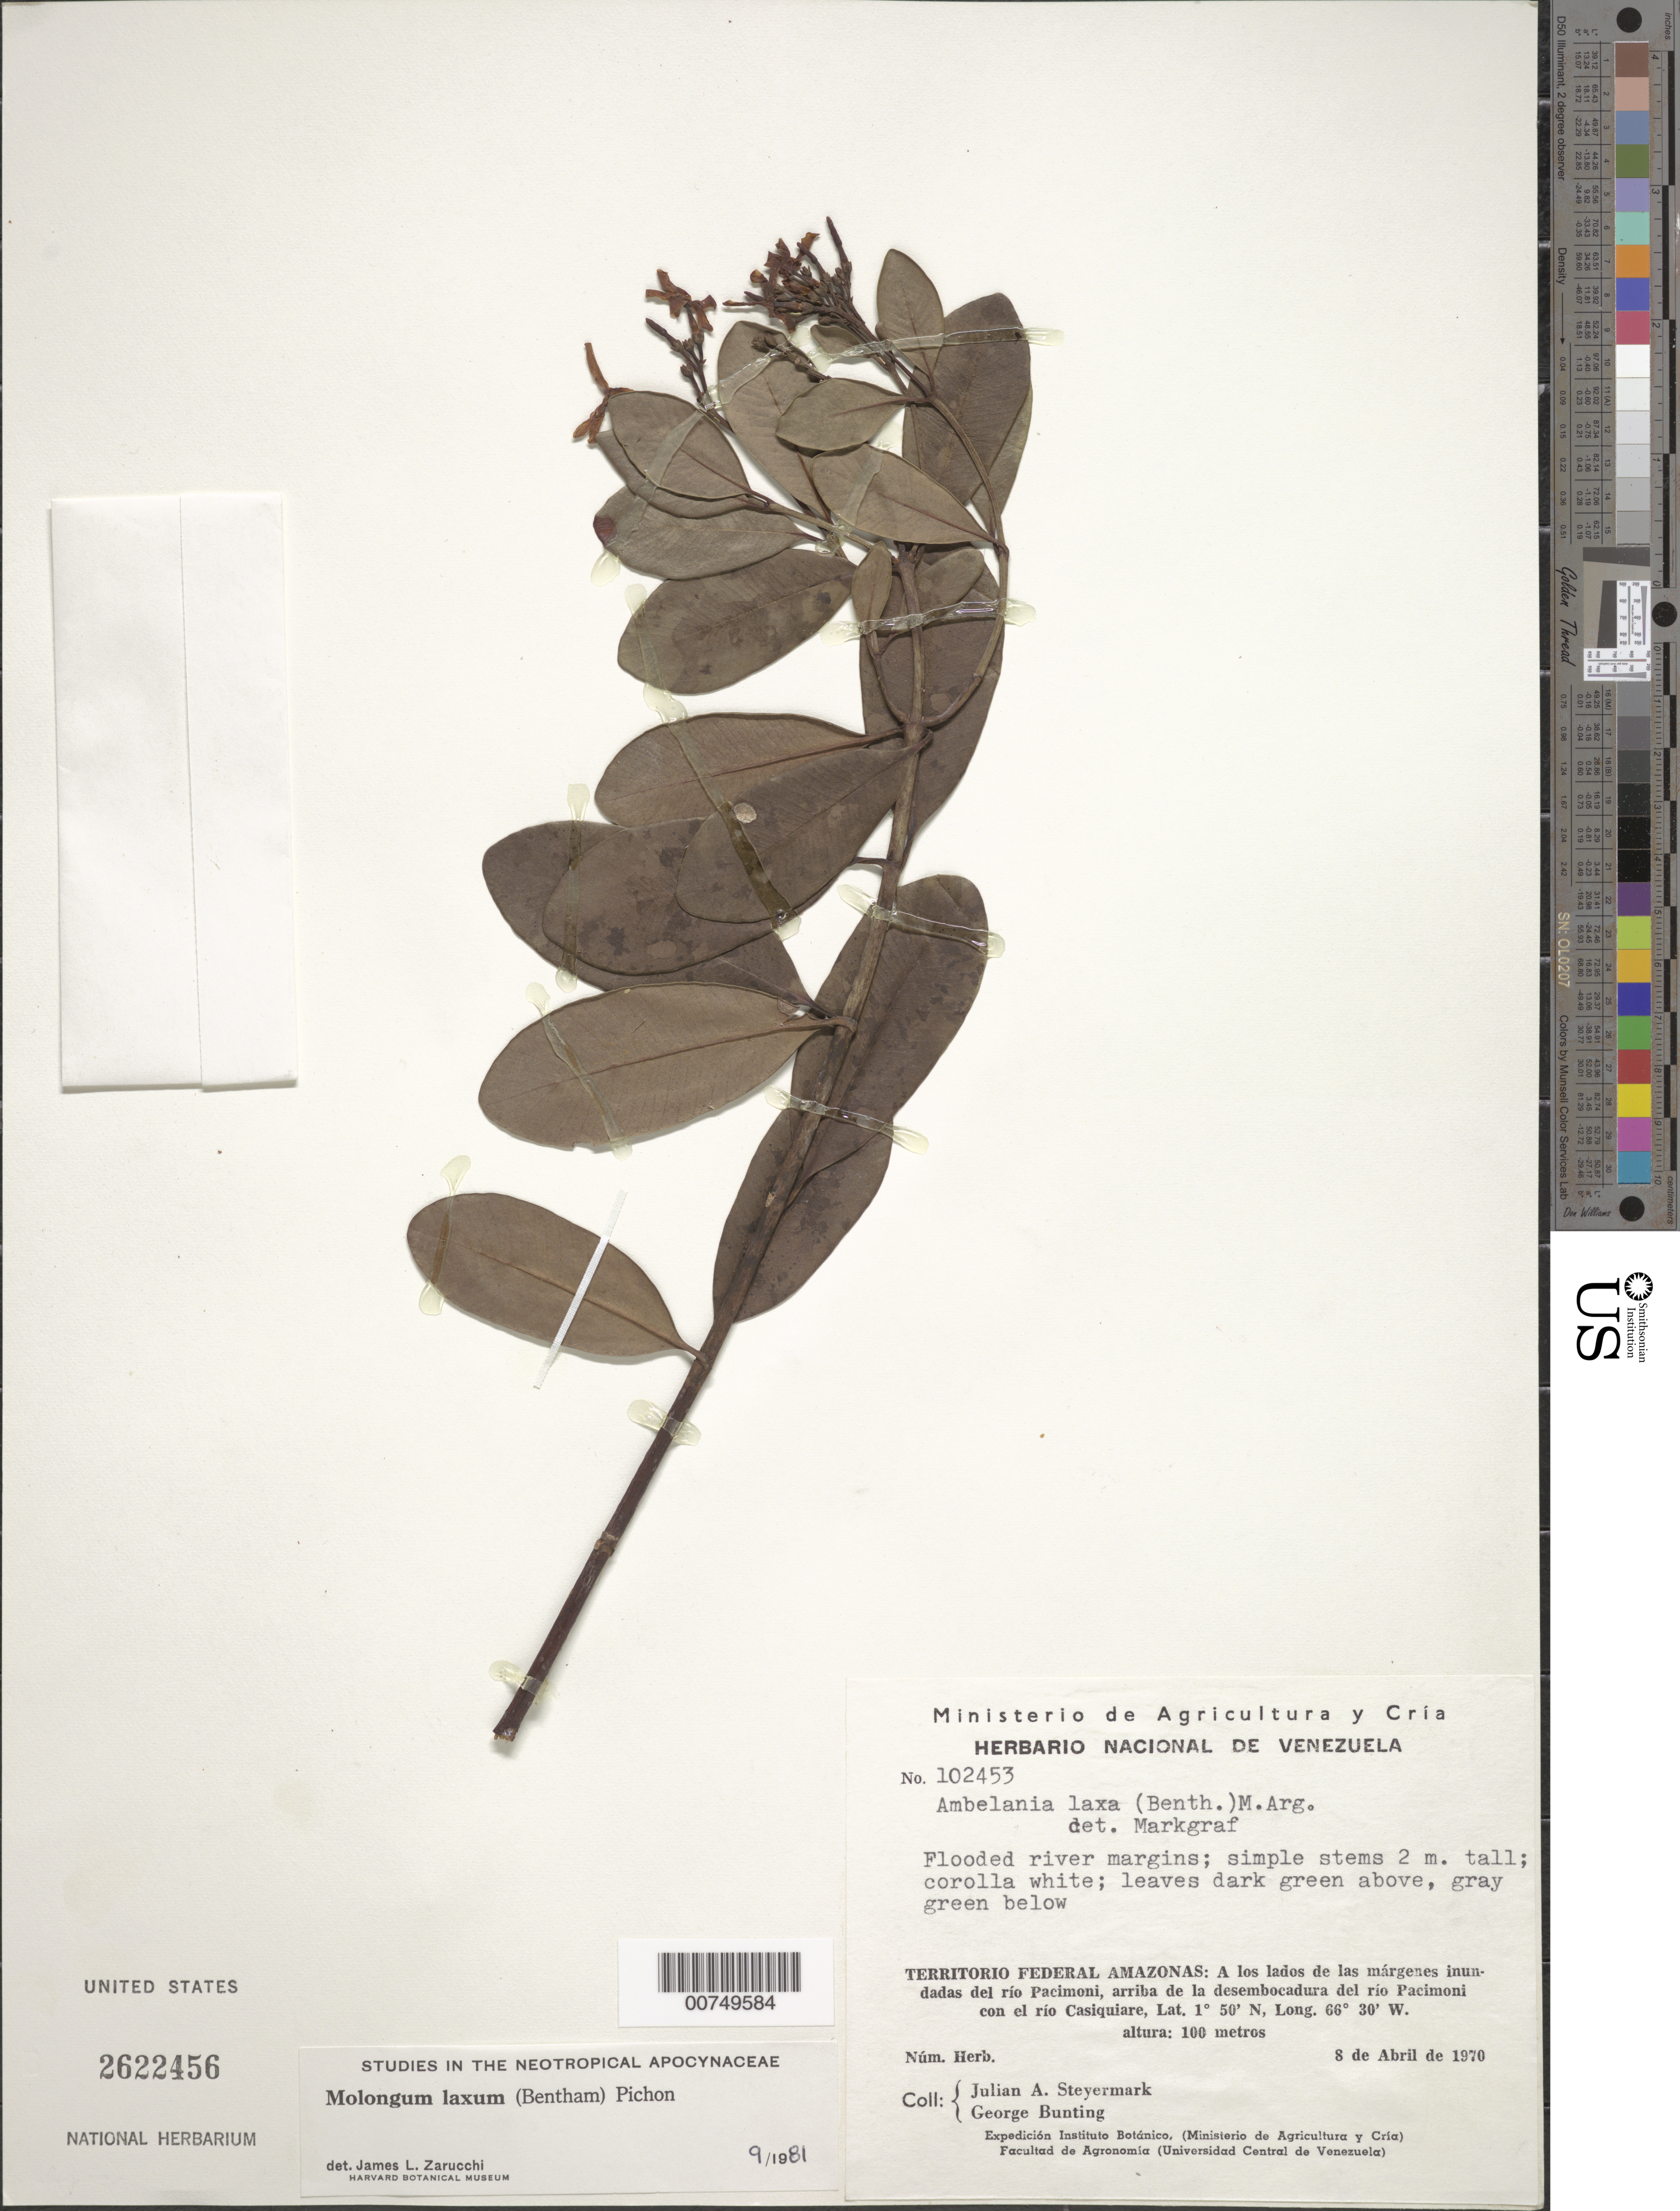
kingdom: Plantae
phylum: Tracheophyta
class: Magnoliopsida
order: Gentianales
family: Apocynaceae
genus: Molongum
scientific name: Molongum laxum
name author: (Benth.) Pichon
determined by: Zarucchi, J. L.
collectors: J. Steyermark & G. S. Bunting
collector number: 102453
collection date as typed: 8-Apr-70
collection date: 1970-04-08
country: Venezuela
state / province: Amazonas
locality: Río Pacimoni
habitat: Flooded river margins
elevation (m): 100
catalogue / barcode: US 2622456